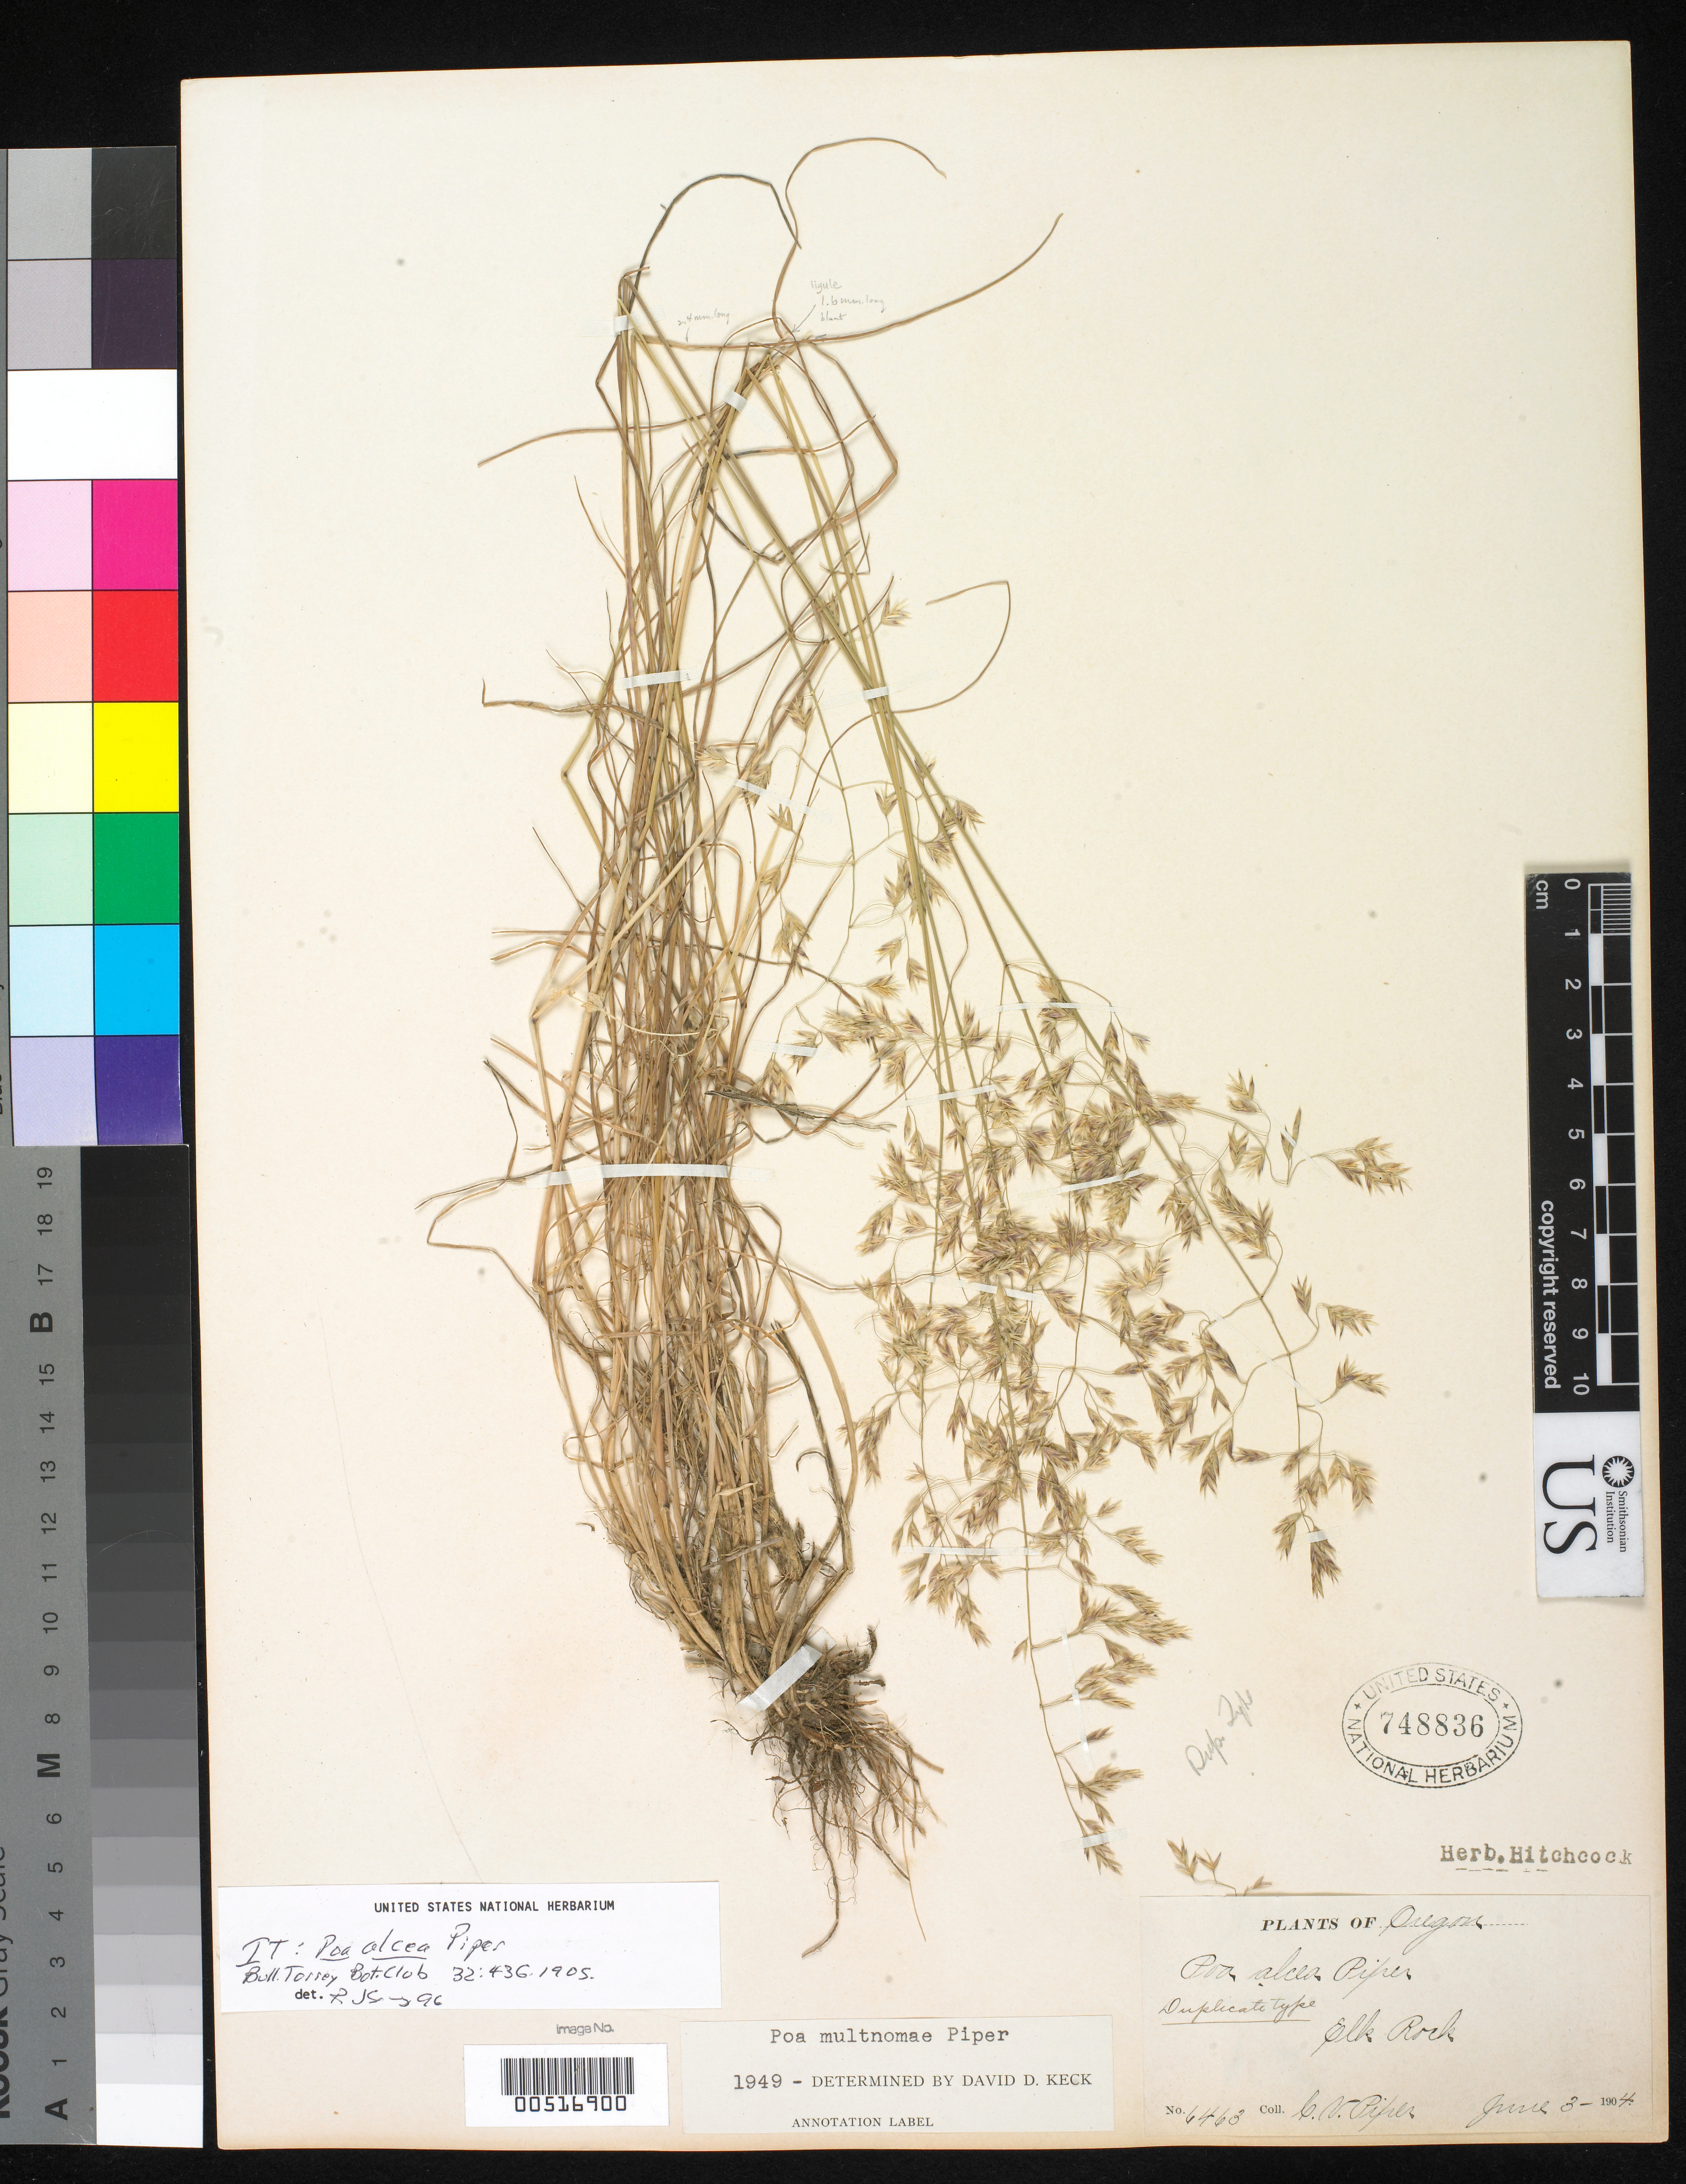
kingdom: Plantae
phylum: Tracheophyta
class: Liliopsida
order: Poales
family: Poaceae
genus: Poa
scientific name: Poa alcea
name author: Piper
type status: Isotype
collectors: C. V. Piper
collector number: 6463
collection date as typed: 03 Jun 1904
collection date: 1904-06-03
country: United States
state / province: Oregon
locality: Elk Rock.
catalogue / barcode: US 748836